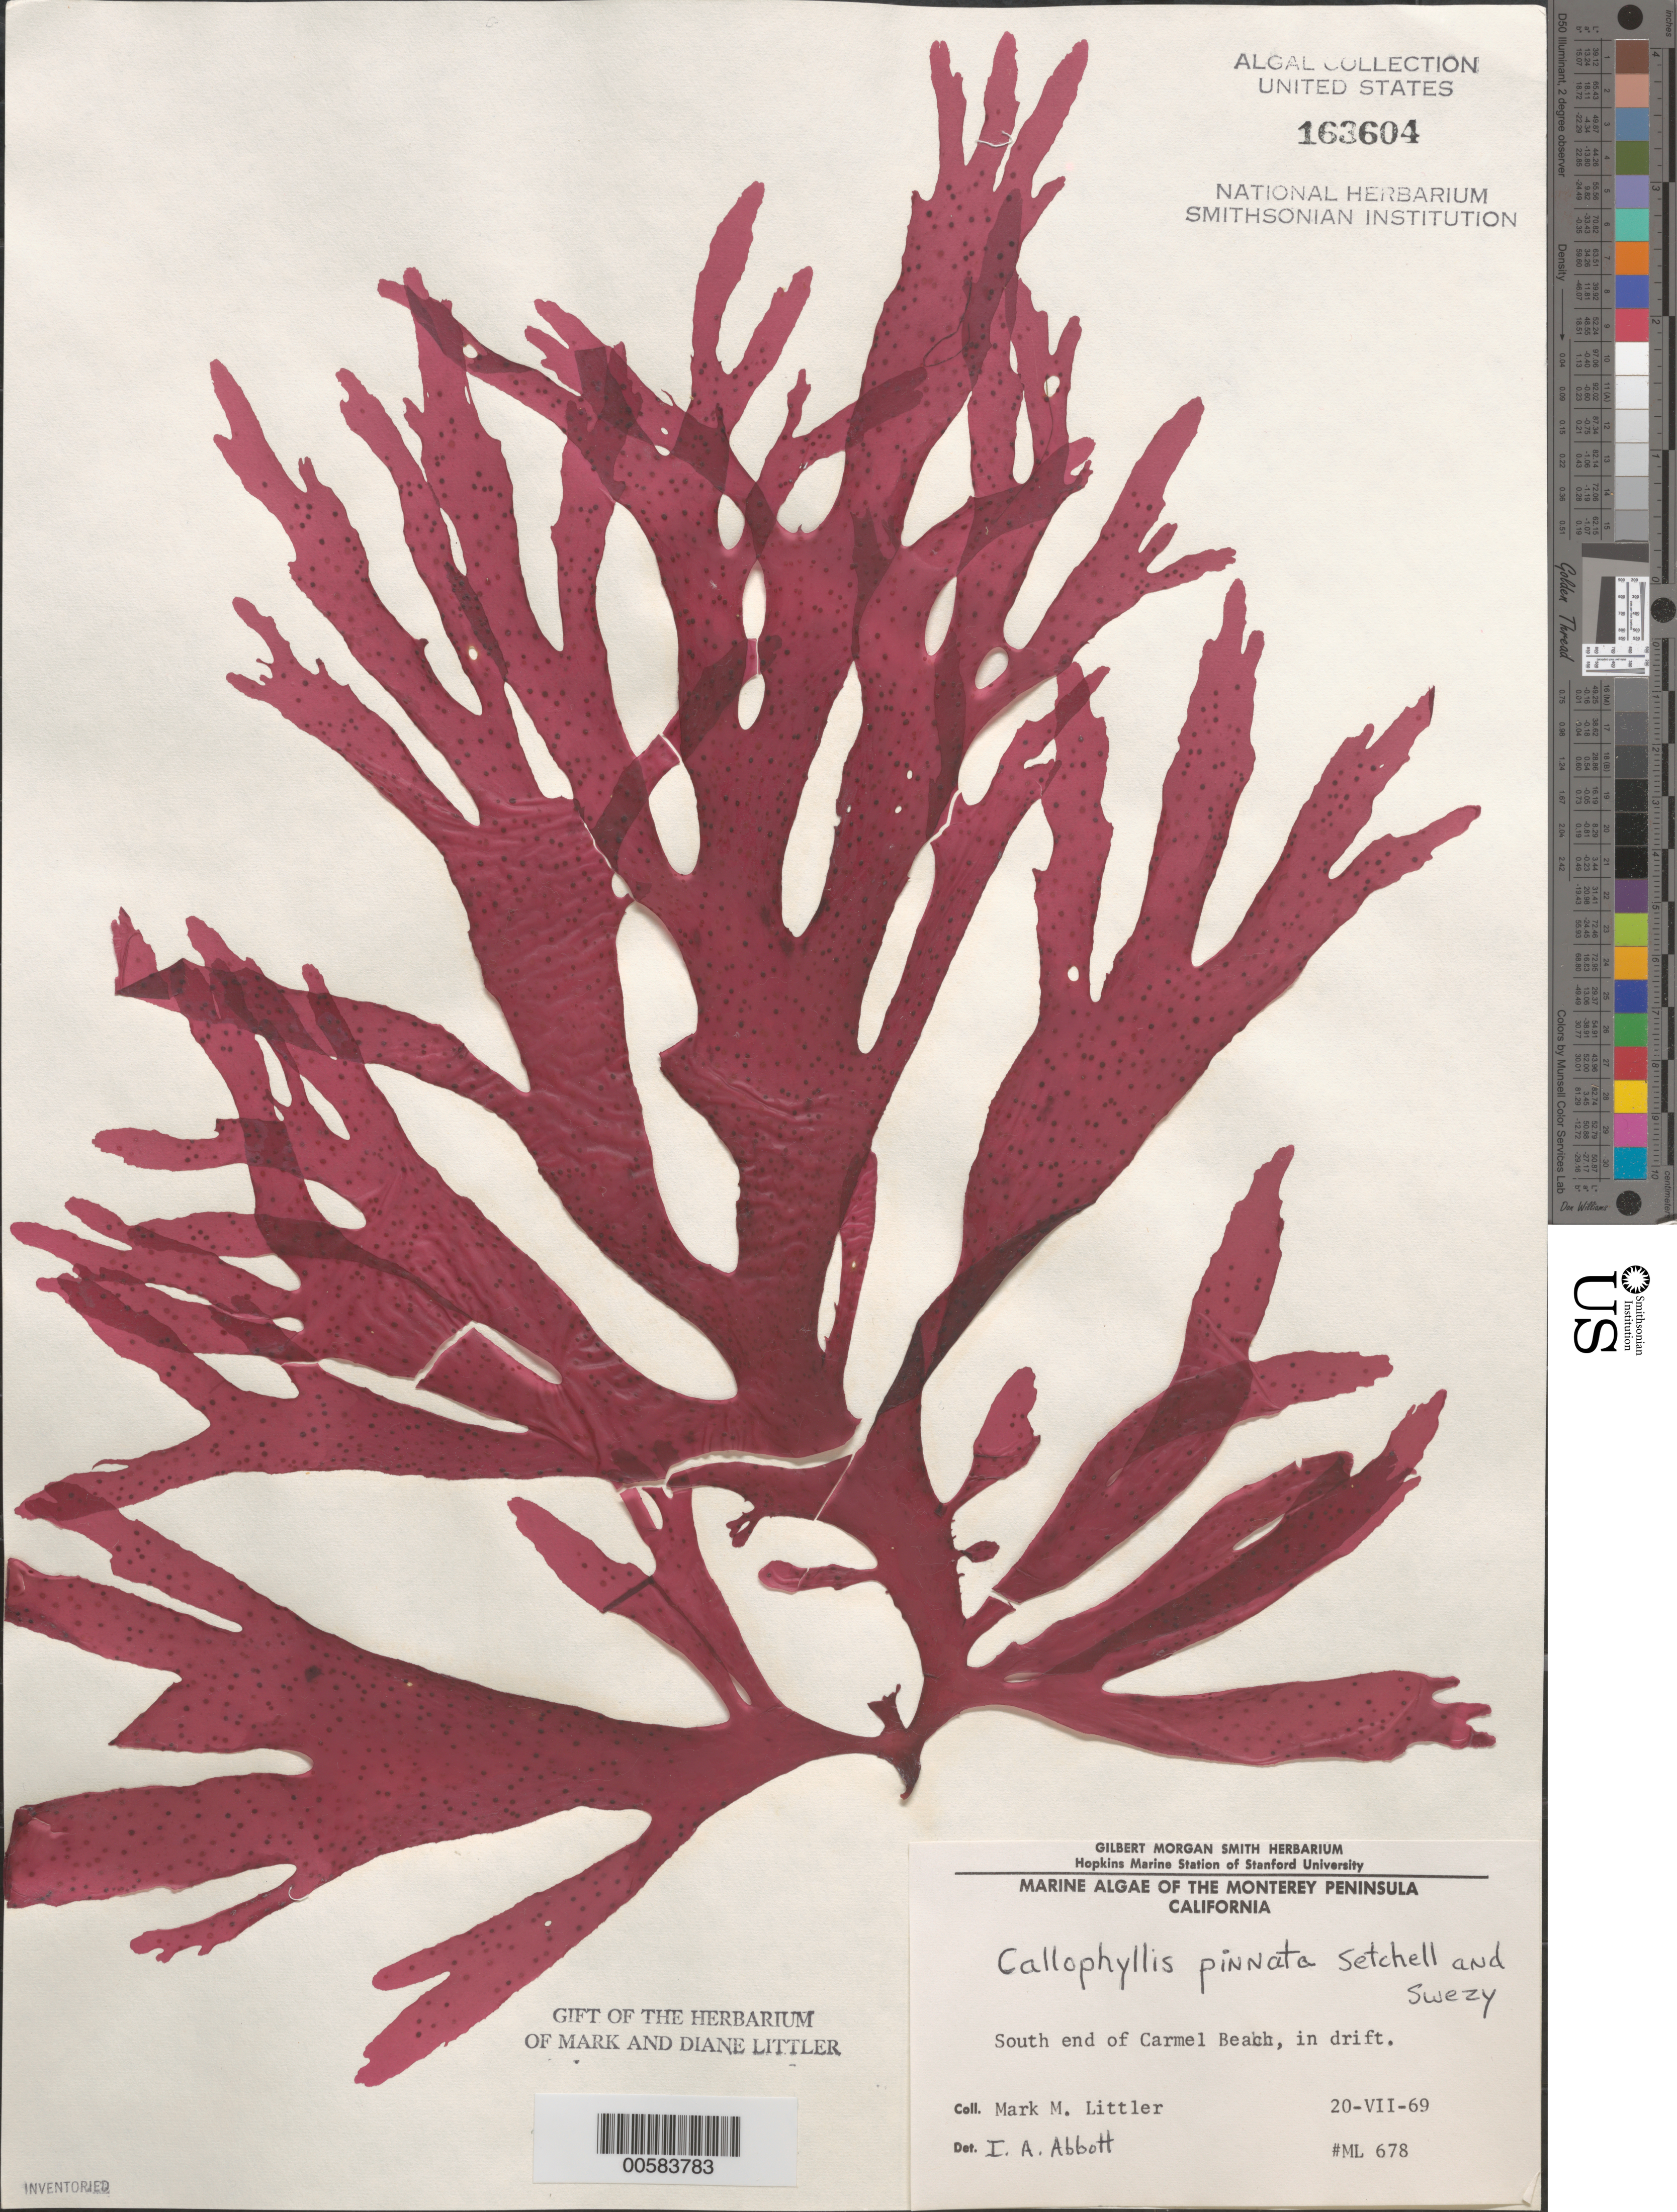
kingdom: Plantae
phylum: Rhodophyta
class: Florideophyceae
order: Gigartinales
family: Kallymeniaceae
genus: Callophyllis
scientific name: Callophyllis pinnata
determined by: Abbott, Isabella A.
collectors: M. M. Littler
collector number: ML 678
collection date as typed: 20 Jul 1969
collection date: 1969-07-20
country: United States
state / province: California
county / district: Monterey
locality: Carmel Beach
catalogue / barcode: US 163604